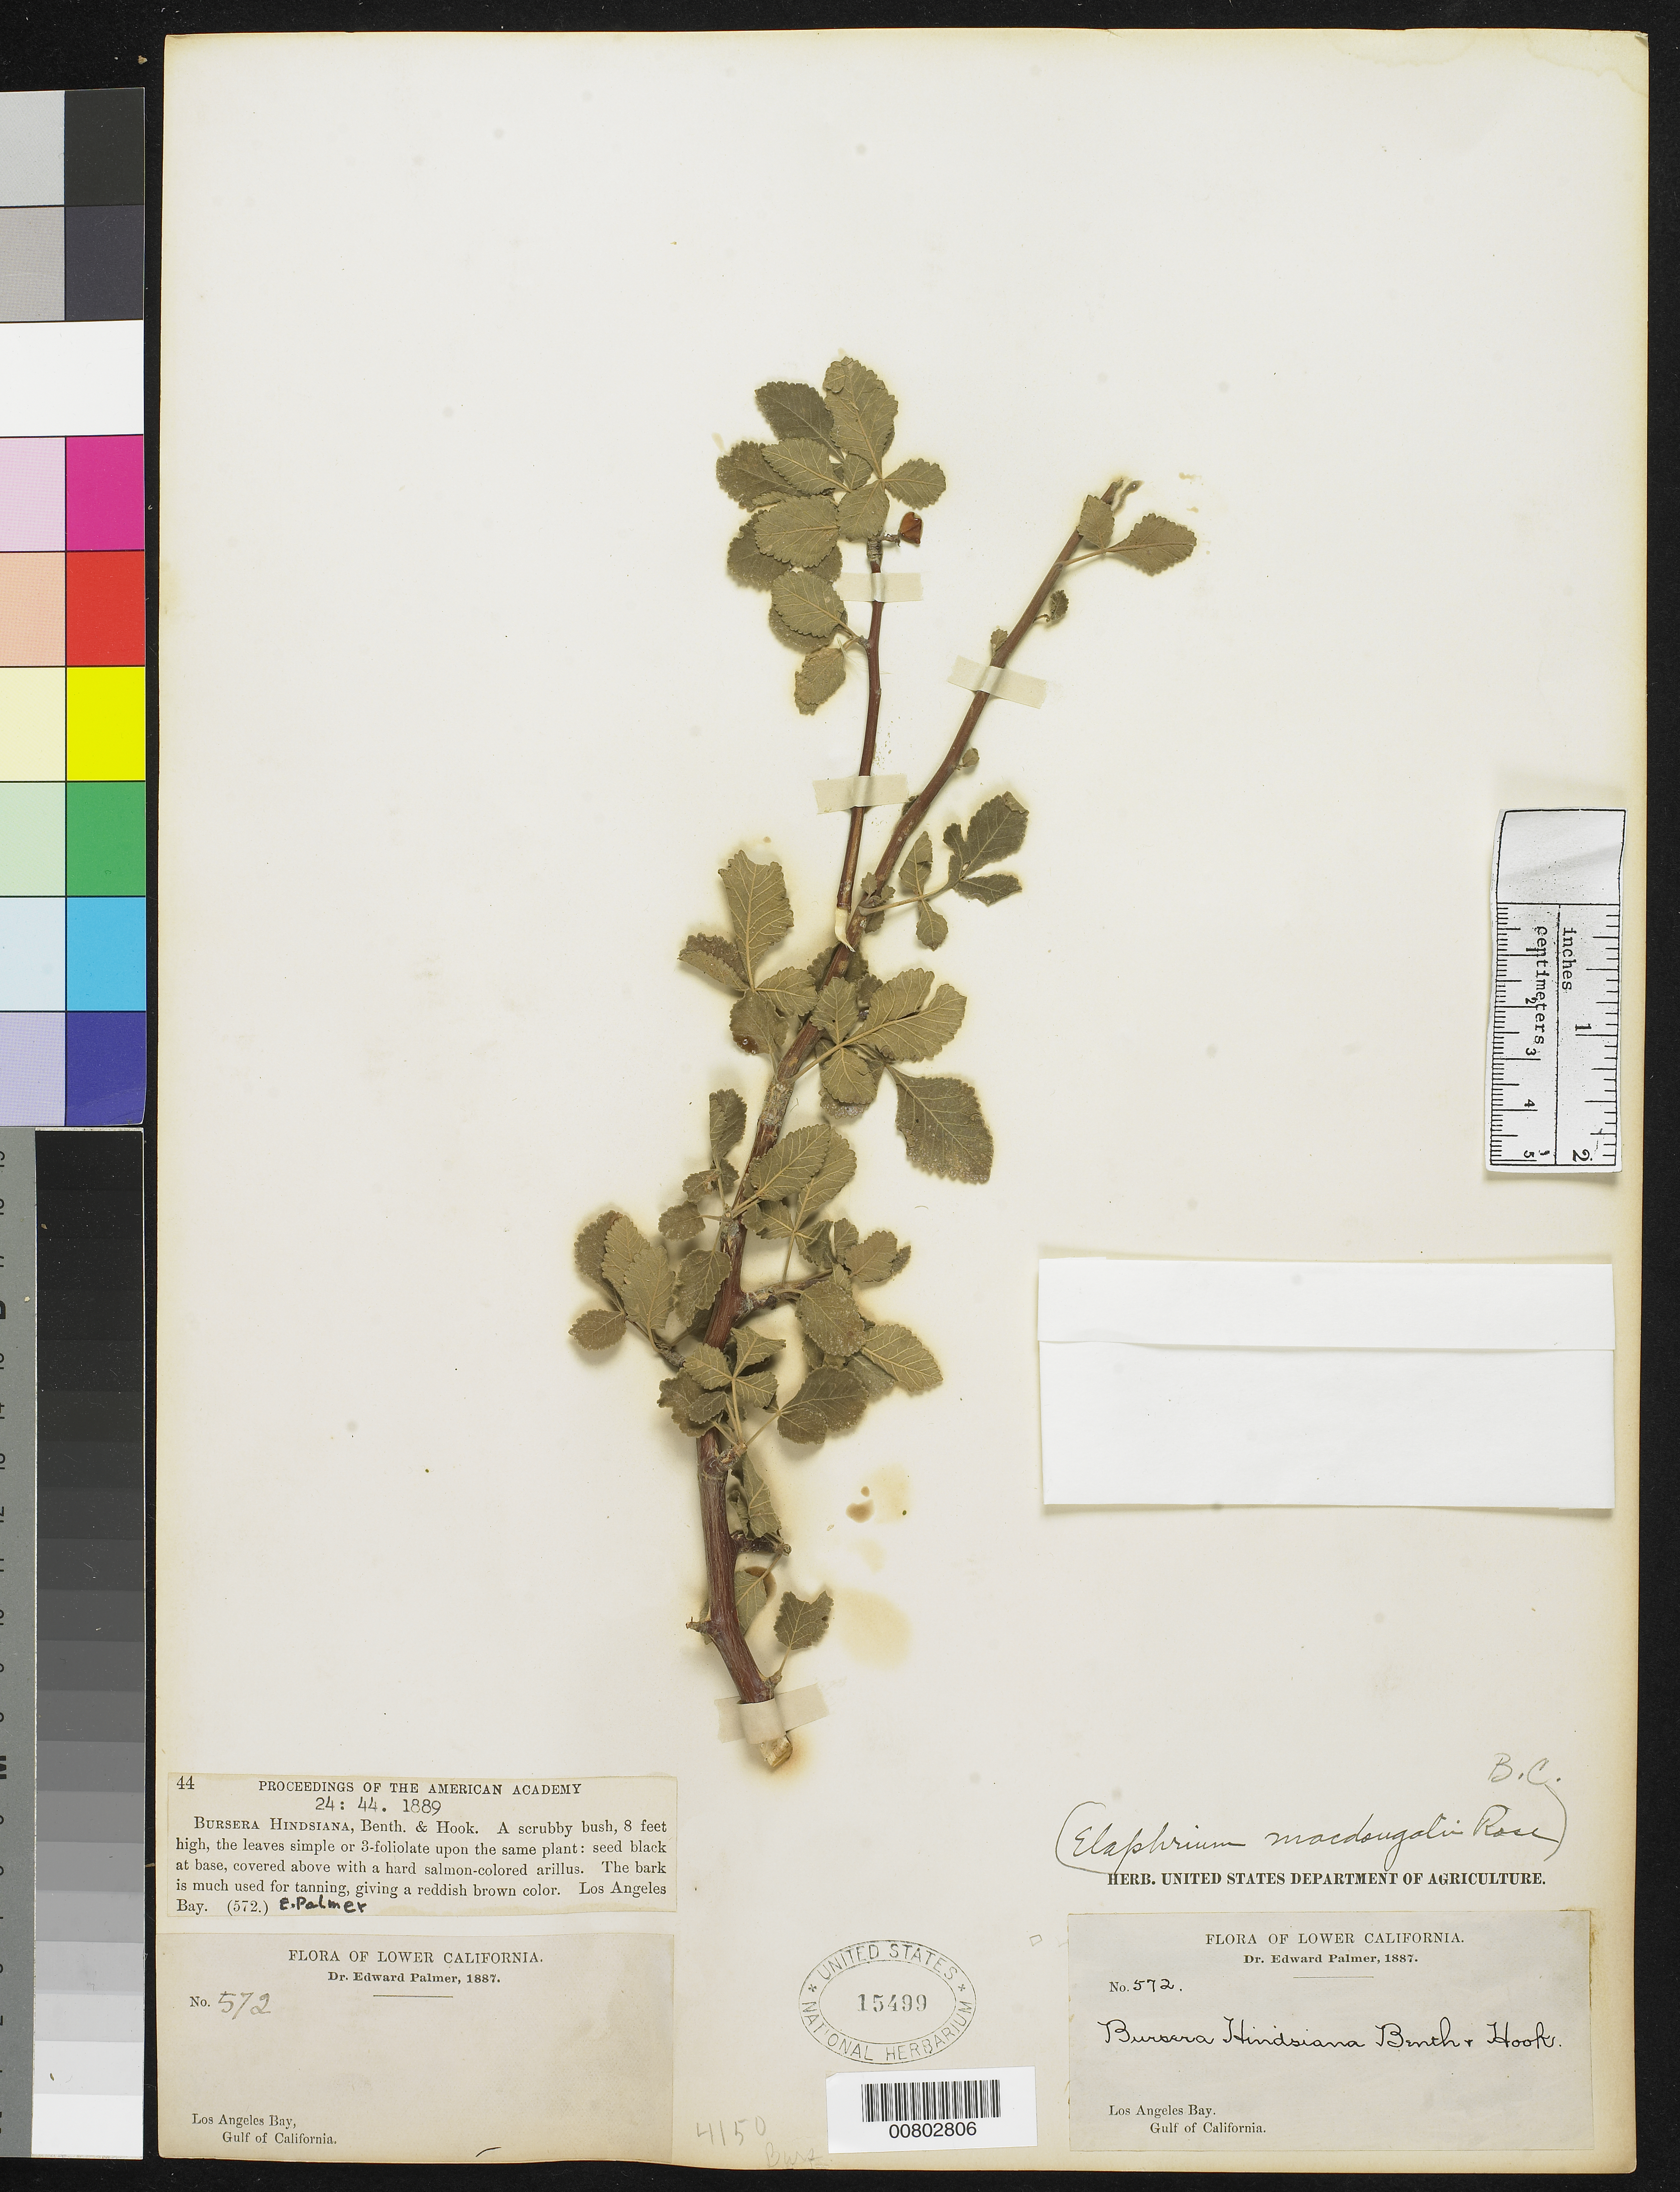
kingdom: Plantae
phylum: Tracheophyta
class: Magnoliopsida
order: Sapindales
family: Burseraceae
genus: Bursera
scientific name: Bursera hindsiana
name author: (Benth.) Engl.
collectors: E. Palmer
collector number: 572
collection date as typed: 1887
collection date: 1887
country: Mexico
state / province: Baja California Norte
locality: Los Angeles Bay, Gulf of California, Baja California.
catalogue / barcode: US 15499